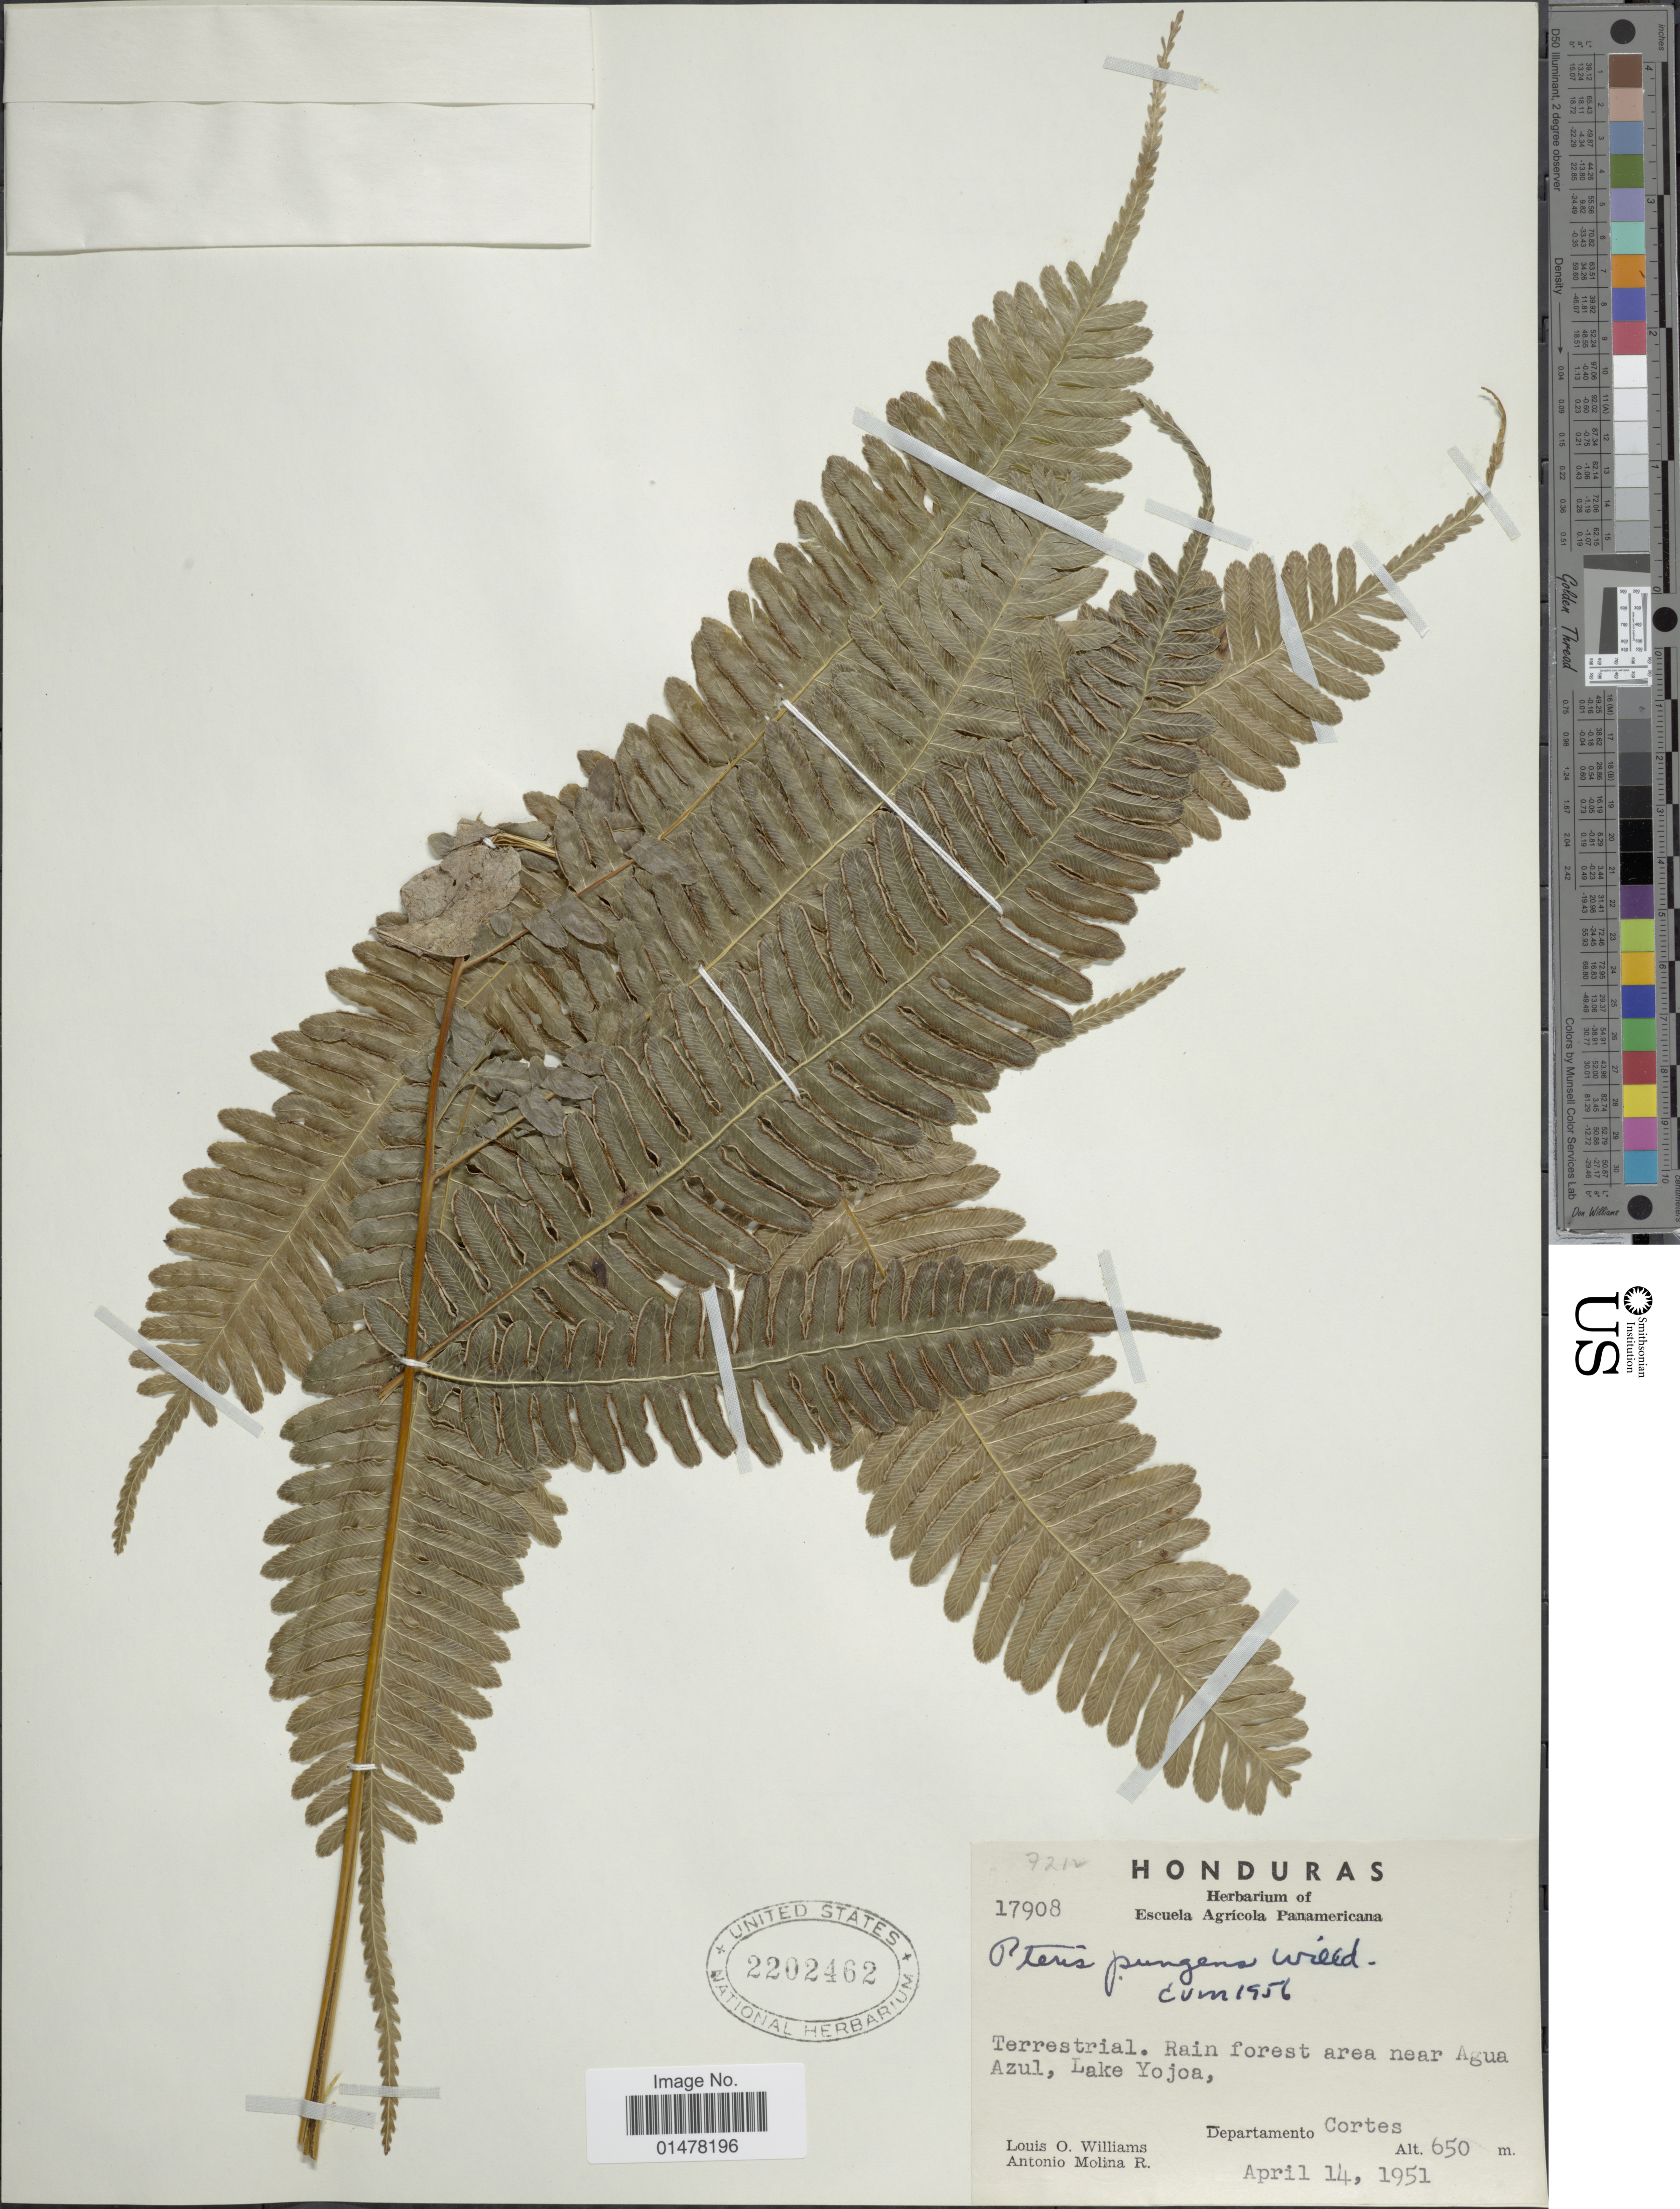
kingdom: Plantae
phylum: Tracheophyta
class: Polypodiopsida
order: Polypodiales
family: Pteridaceae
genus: Pteris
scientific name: Pteris pungens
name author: Willd.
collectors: L. O. Williams & A. Molina R.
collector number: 17908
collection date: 1951-04-14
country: Honduras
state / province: Cortés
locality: Honduras, Terrestrial, rain forest area near Agua, Azul, Lake Yojoa, departamento Cortes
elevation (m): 650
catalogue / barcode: US 2202462